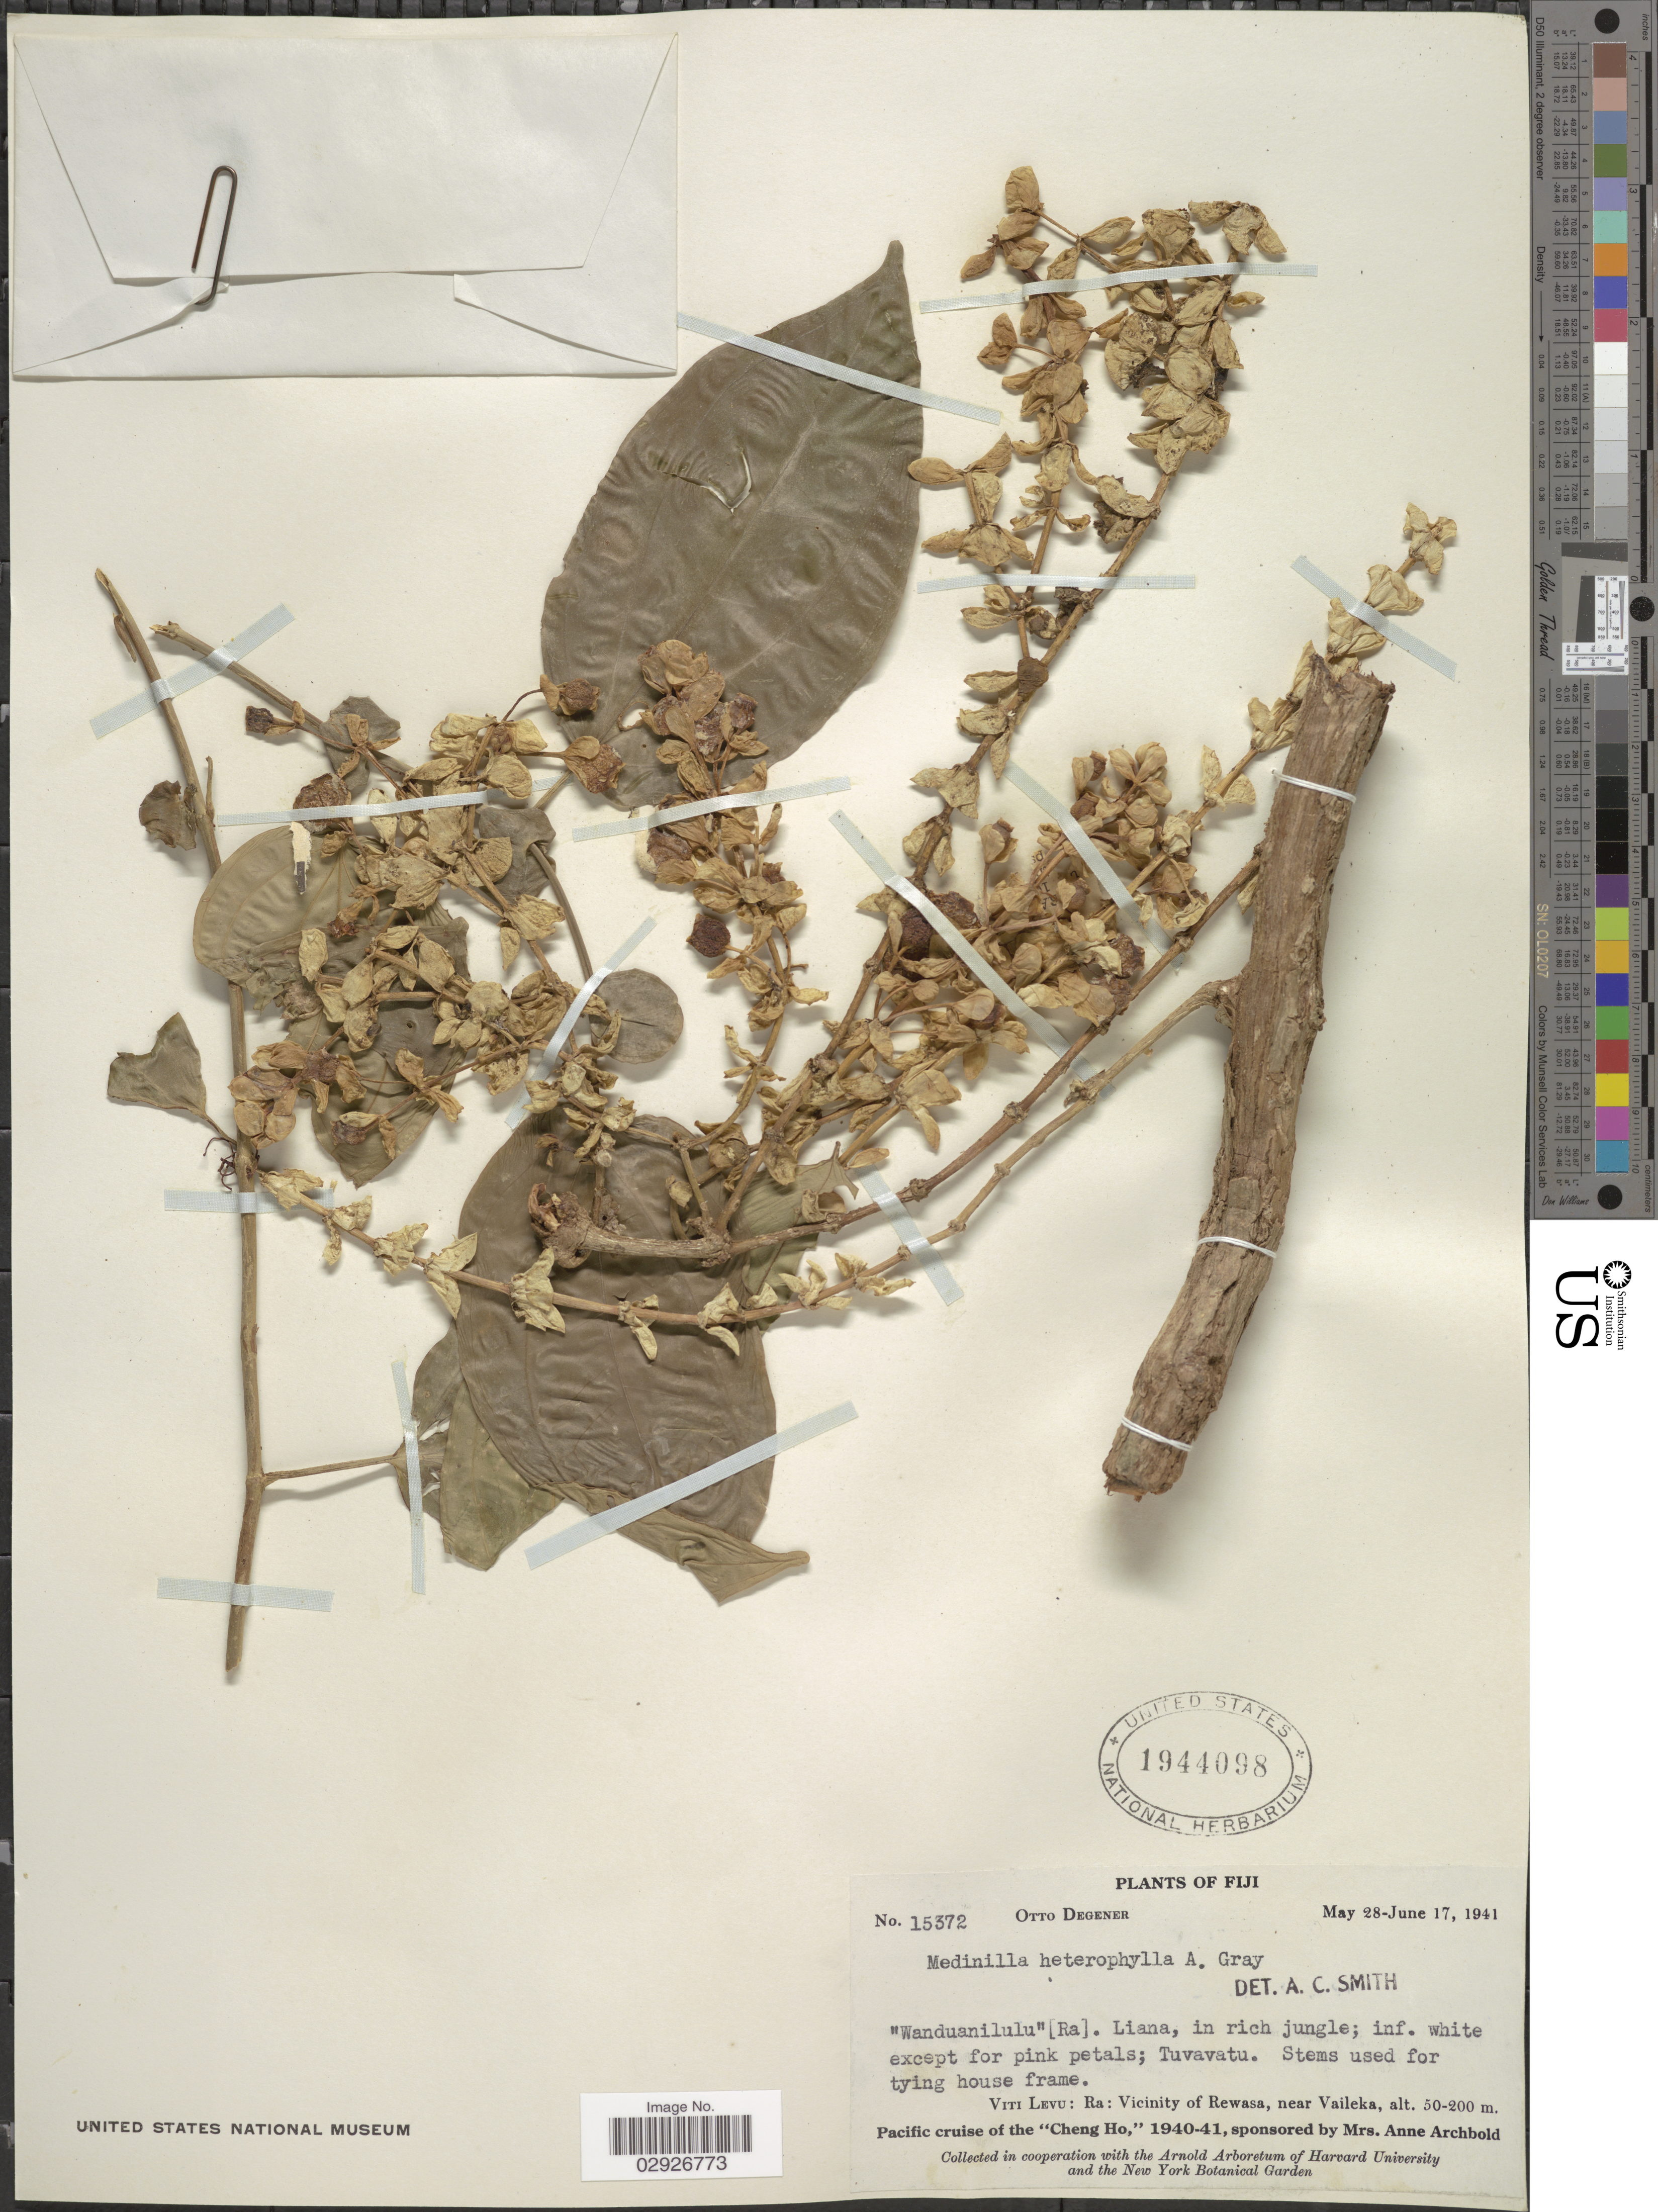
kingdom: Plantae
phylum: Tracheophyta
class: Magnoliopsida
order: Myrtales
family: Melastomataceae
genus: Medinilla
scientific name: Medinilla heterophylla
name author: A. Gray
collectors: O. Degener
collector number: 15372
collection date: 1941-05-28/1941-06-17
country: Fiji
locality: Viti Levu: Ra: Vicinity of Rewasa, near Vaileka.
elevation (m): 50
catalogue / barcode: US 1944098